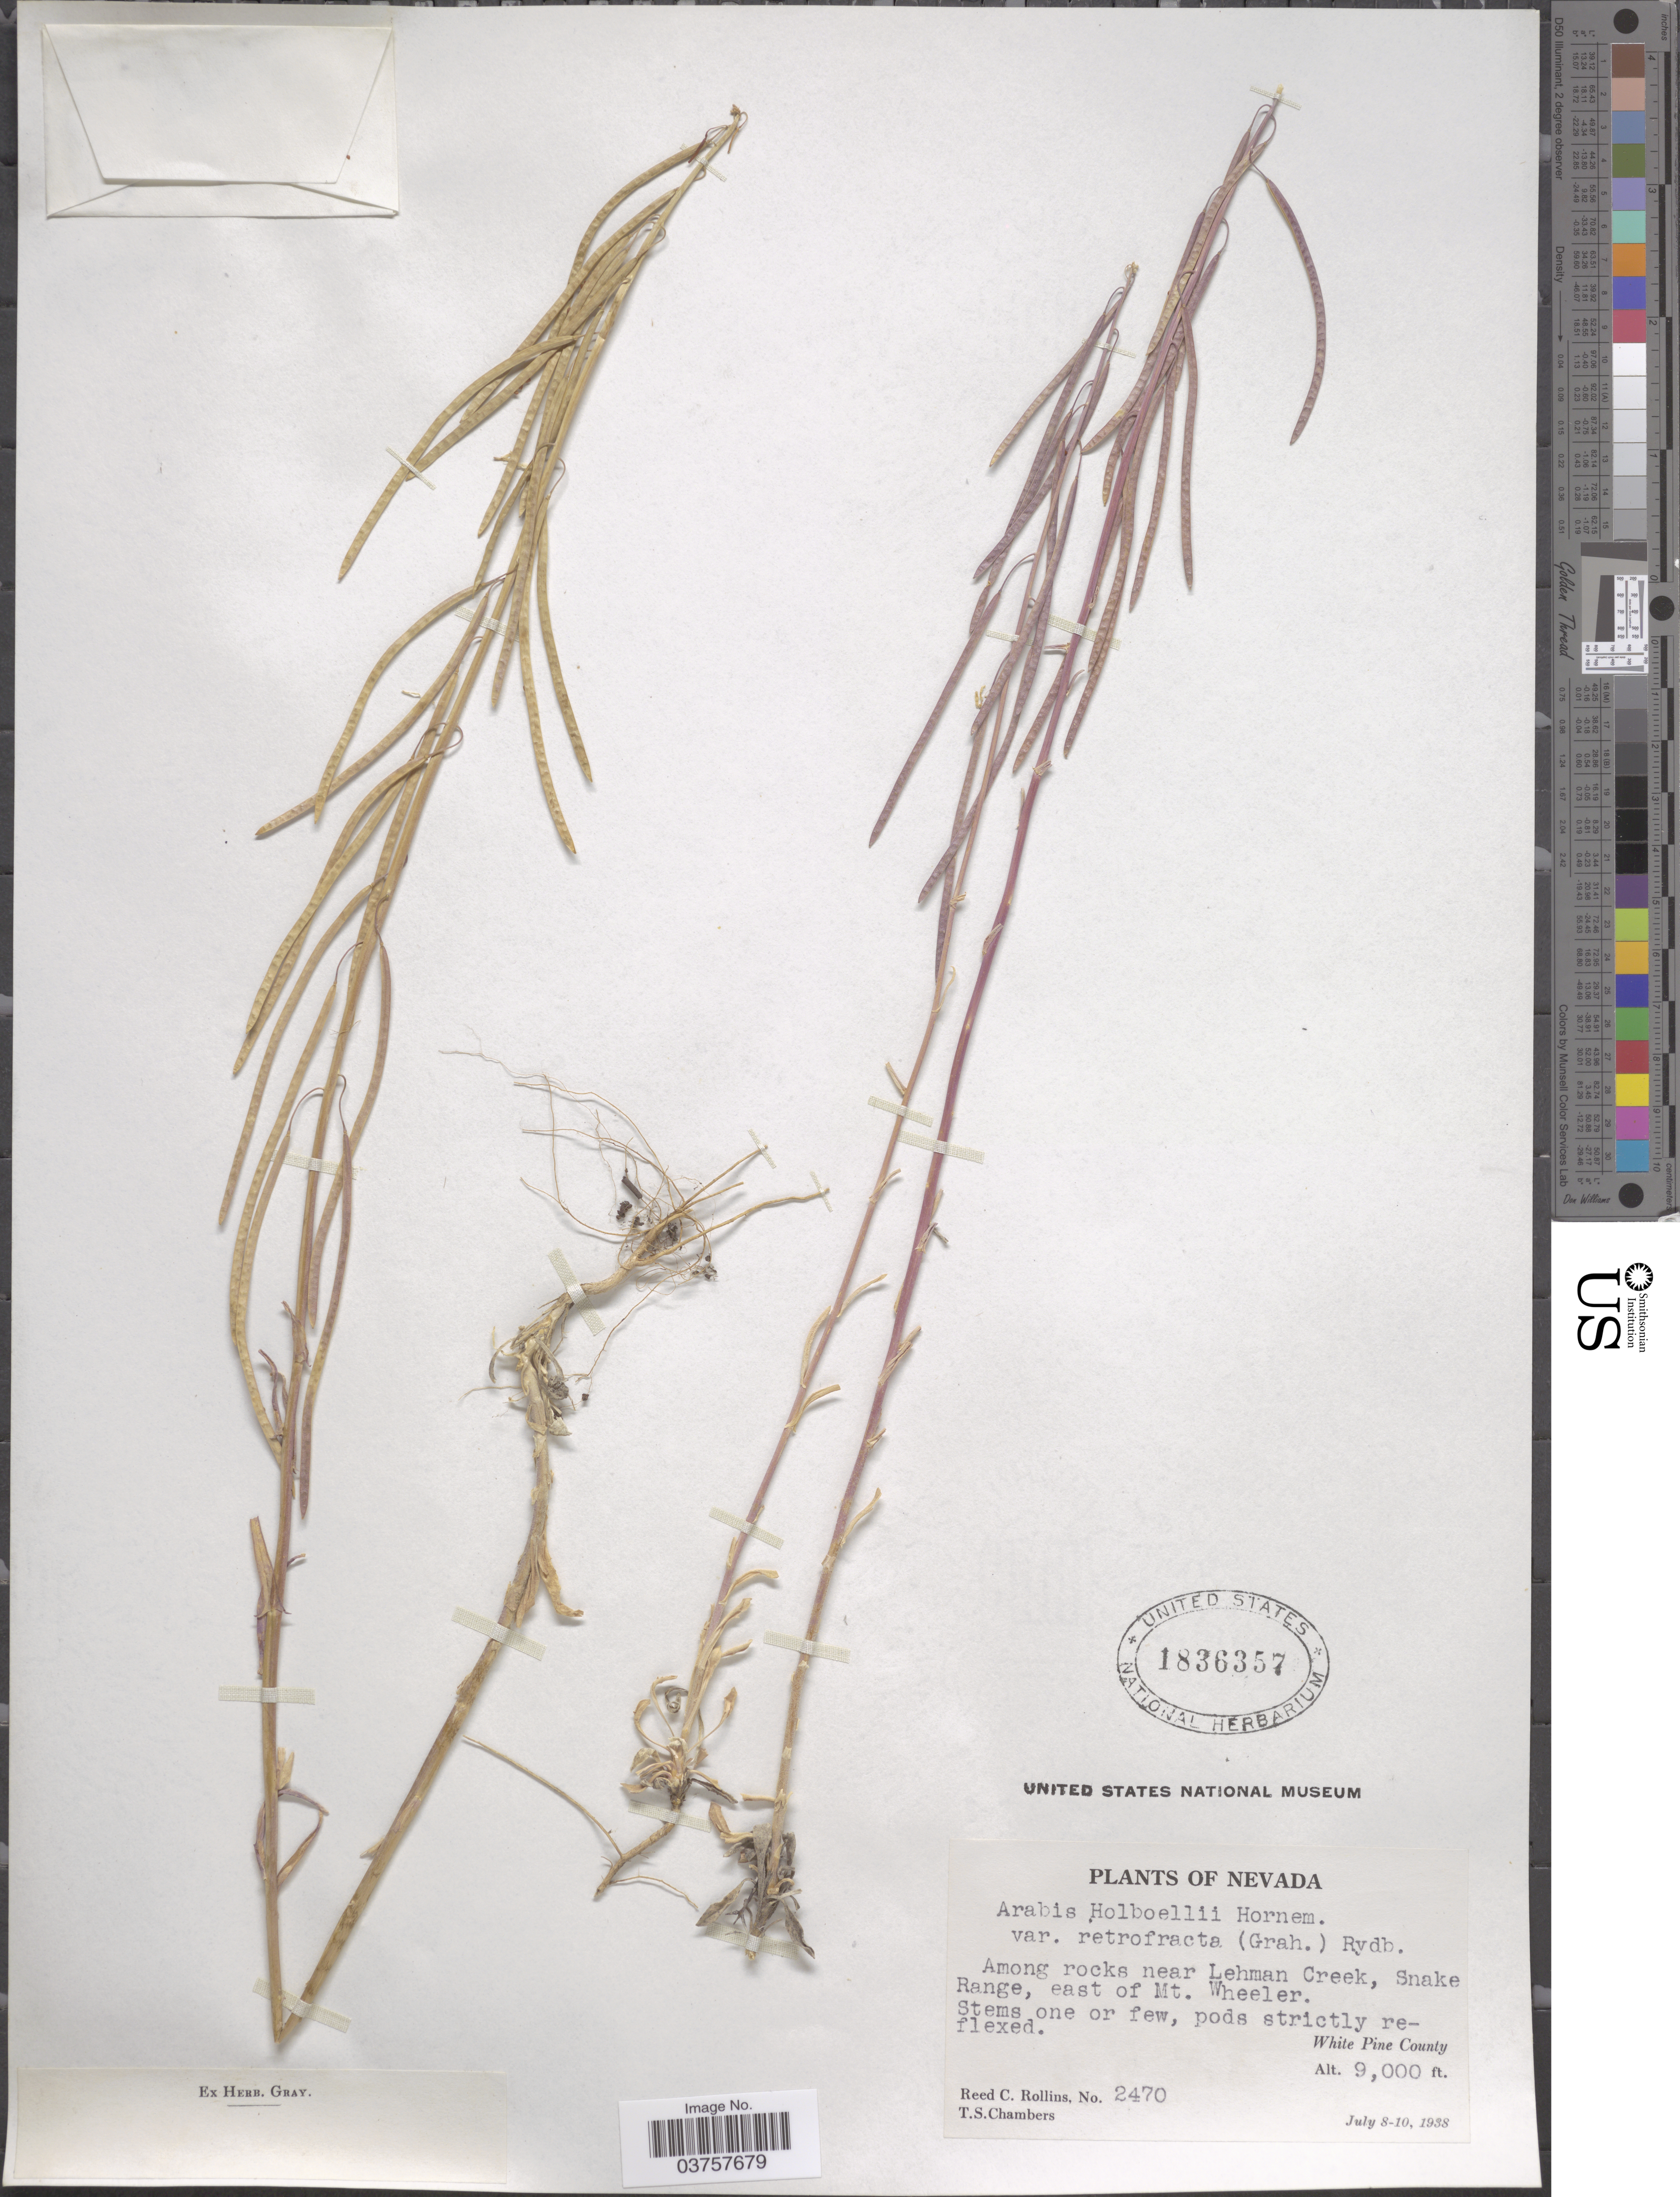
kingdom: Plantae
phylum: Tracheophyta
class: Magnoliopsida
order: Brassicales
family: Brassicaceae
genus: Arabis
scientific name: Arabis holboellii var. retrofracta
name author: Rydb.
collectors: R. C. Rollins & T. Chambers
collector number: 2470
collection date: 1938-07-08/1938-07-10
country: United States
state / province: Nevada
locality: Among rocks near Lehman Creek, Snake Range, east of Mt. Wheeler. White Pine County.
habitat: among rocks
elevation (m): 2743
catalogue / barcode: US 1836357